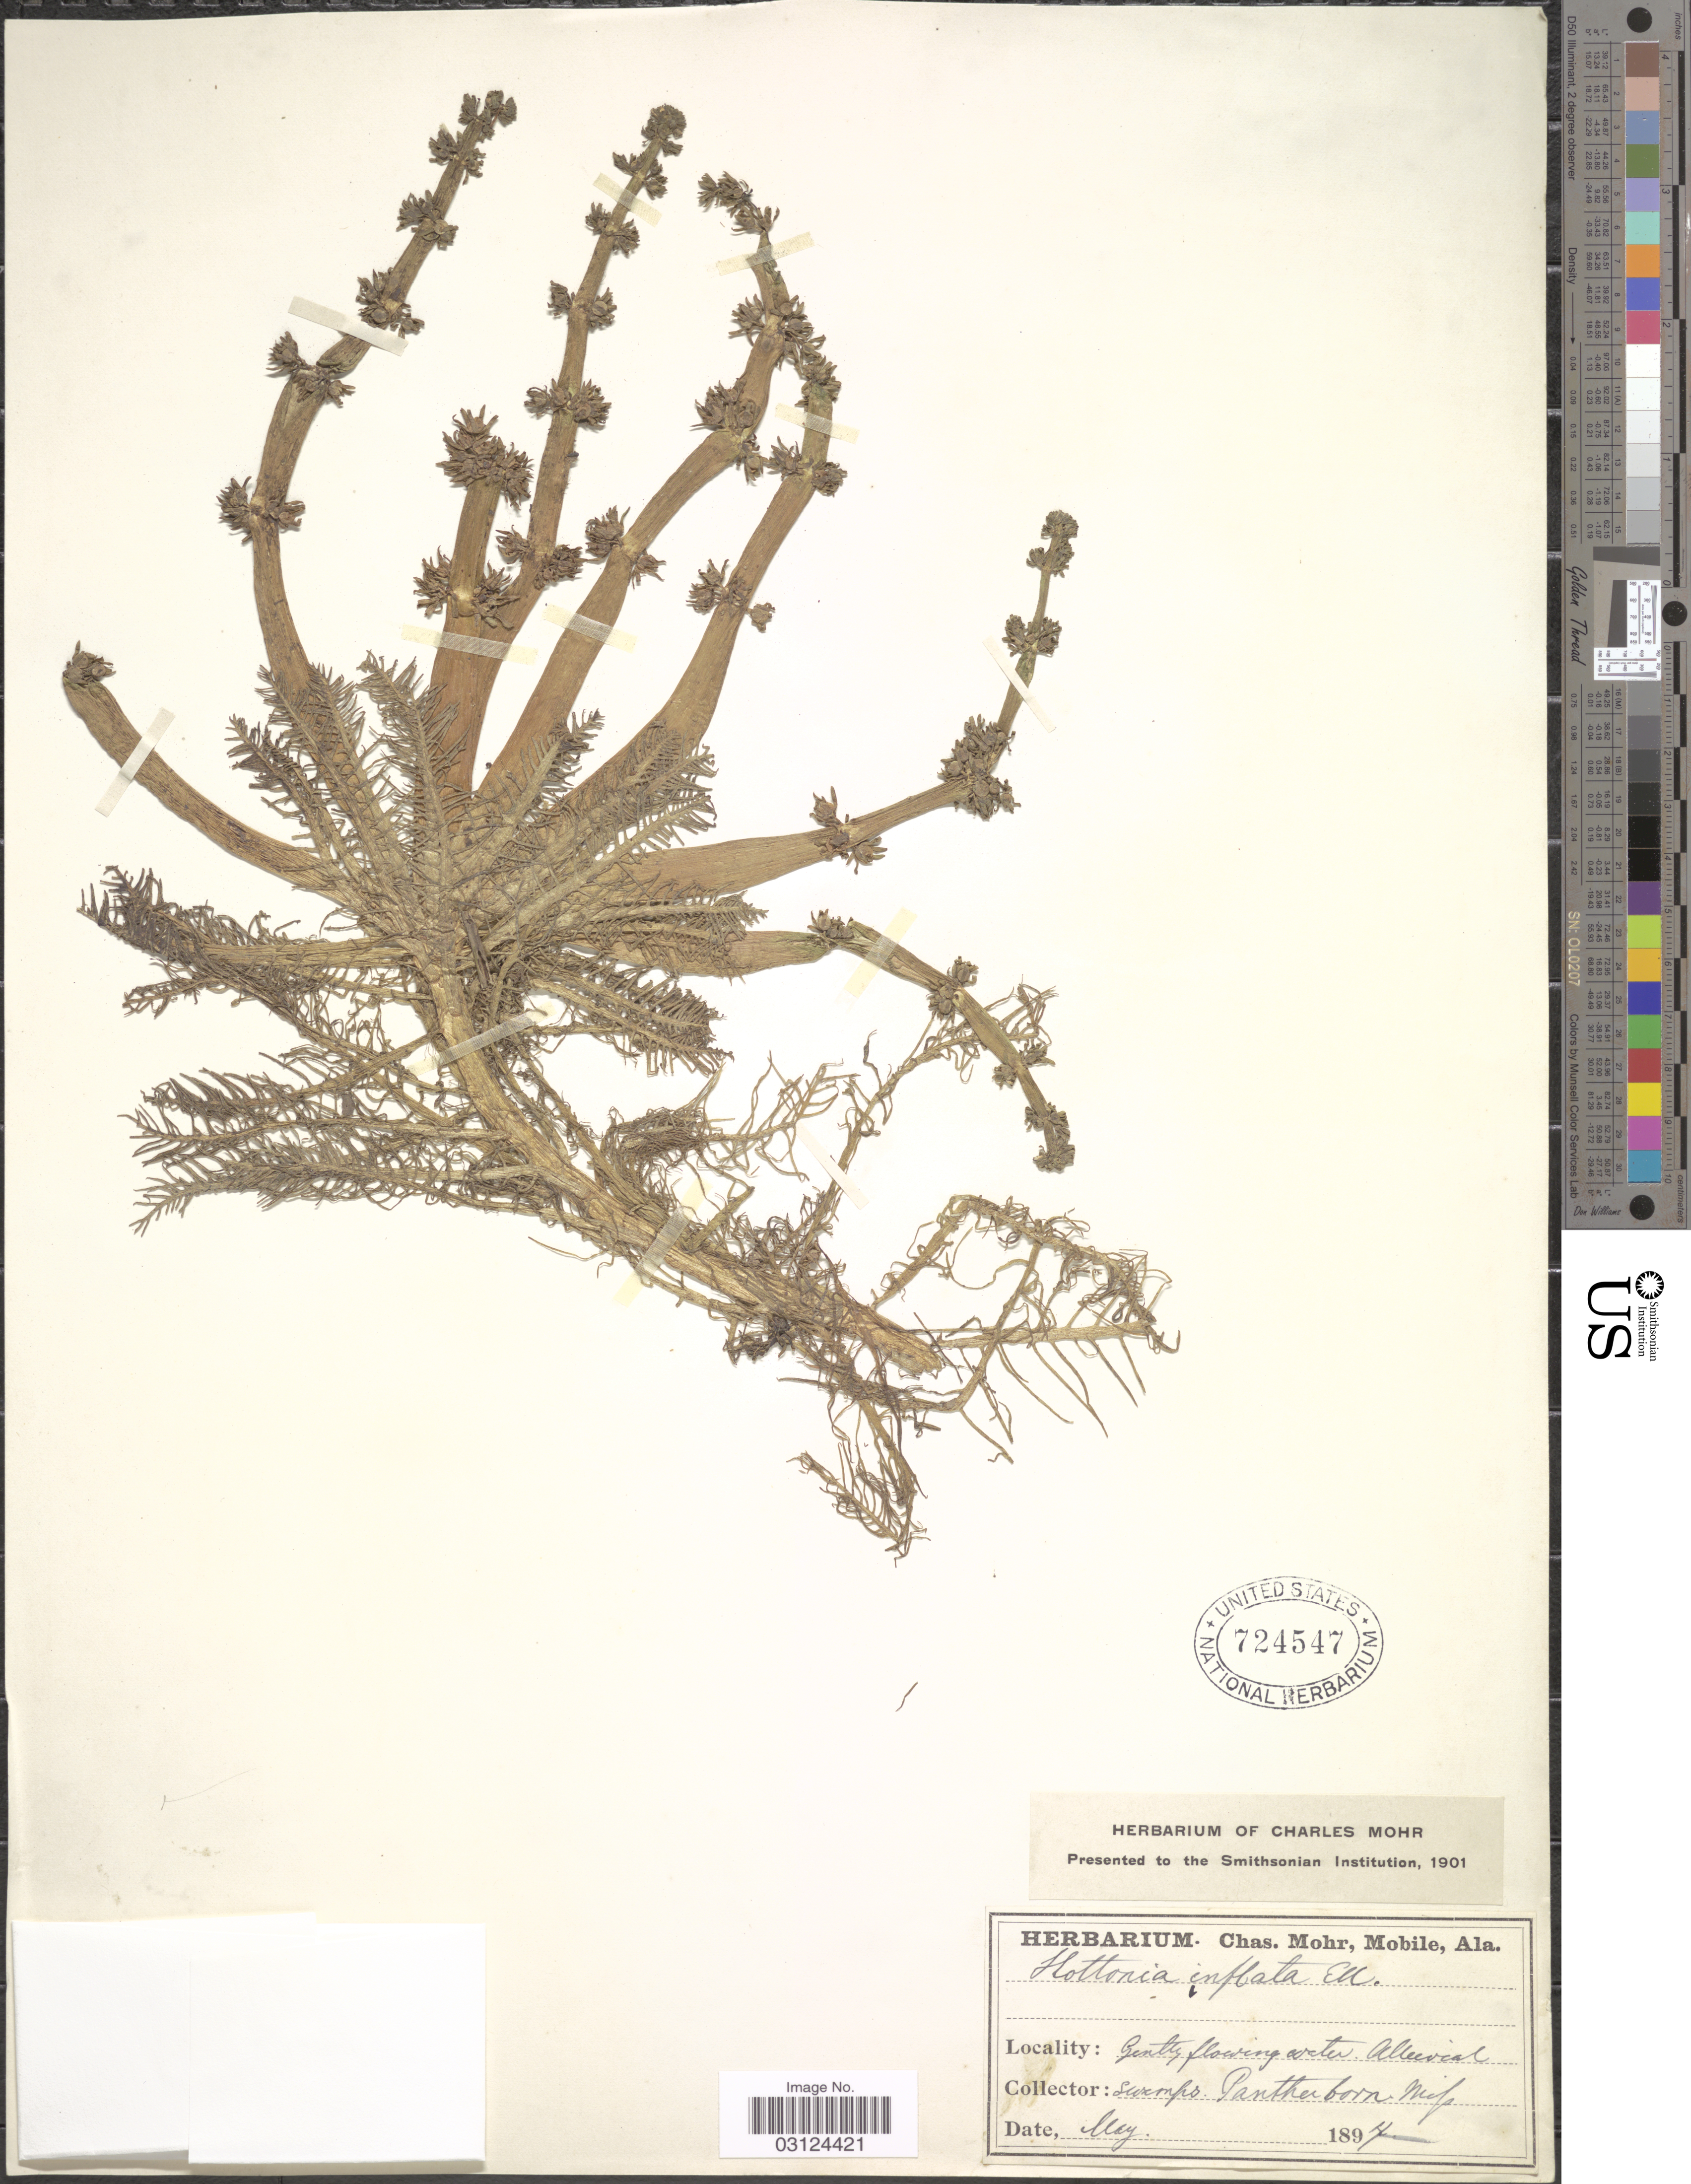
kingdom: Plantae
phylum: Tracheophyta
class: Magnoliopsida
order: Ericales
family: Primulaceae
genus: Hottonia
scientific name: Hottonia inflata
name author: Elliott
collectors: ex herb. Charles Mohr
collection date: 1894-05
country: United States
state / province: Mississippi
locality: Swamps, Pantherborn, Miss.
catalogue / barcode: US 724547